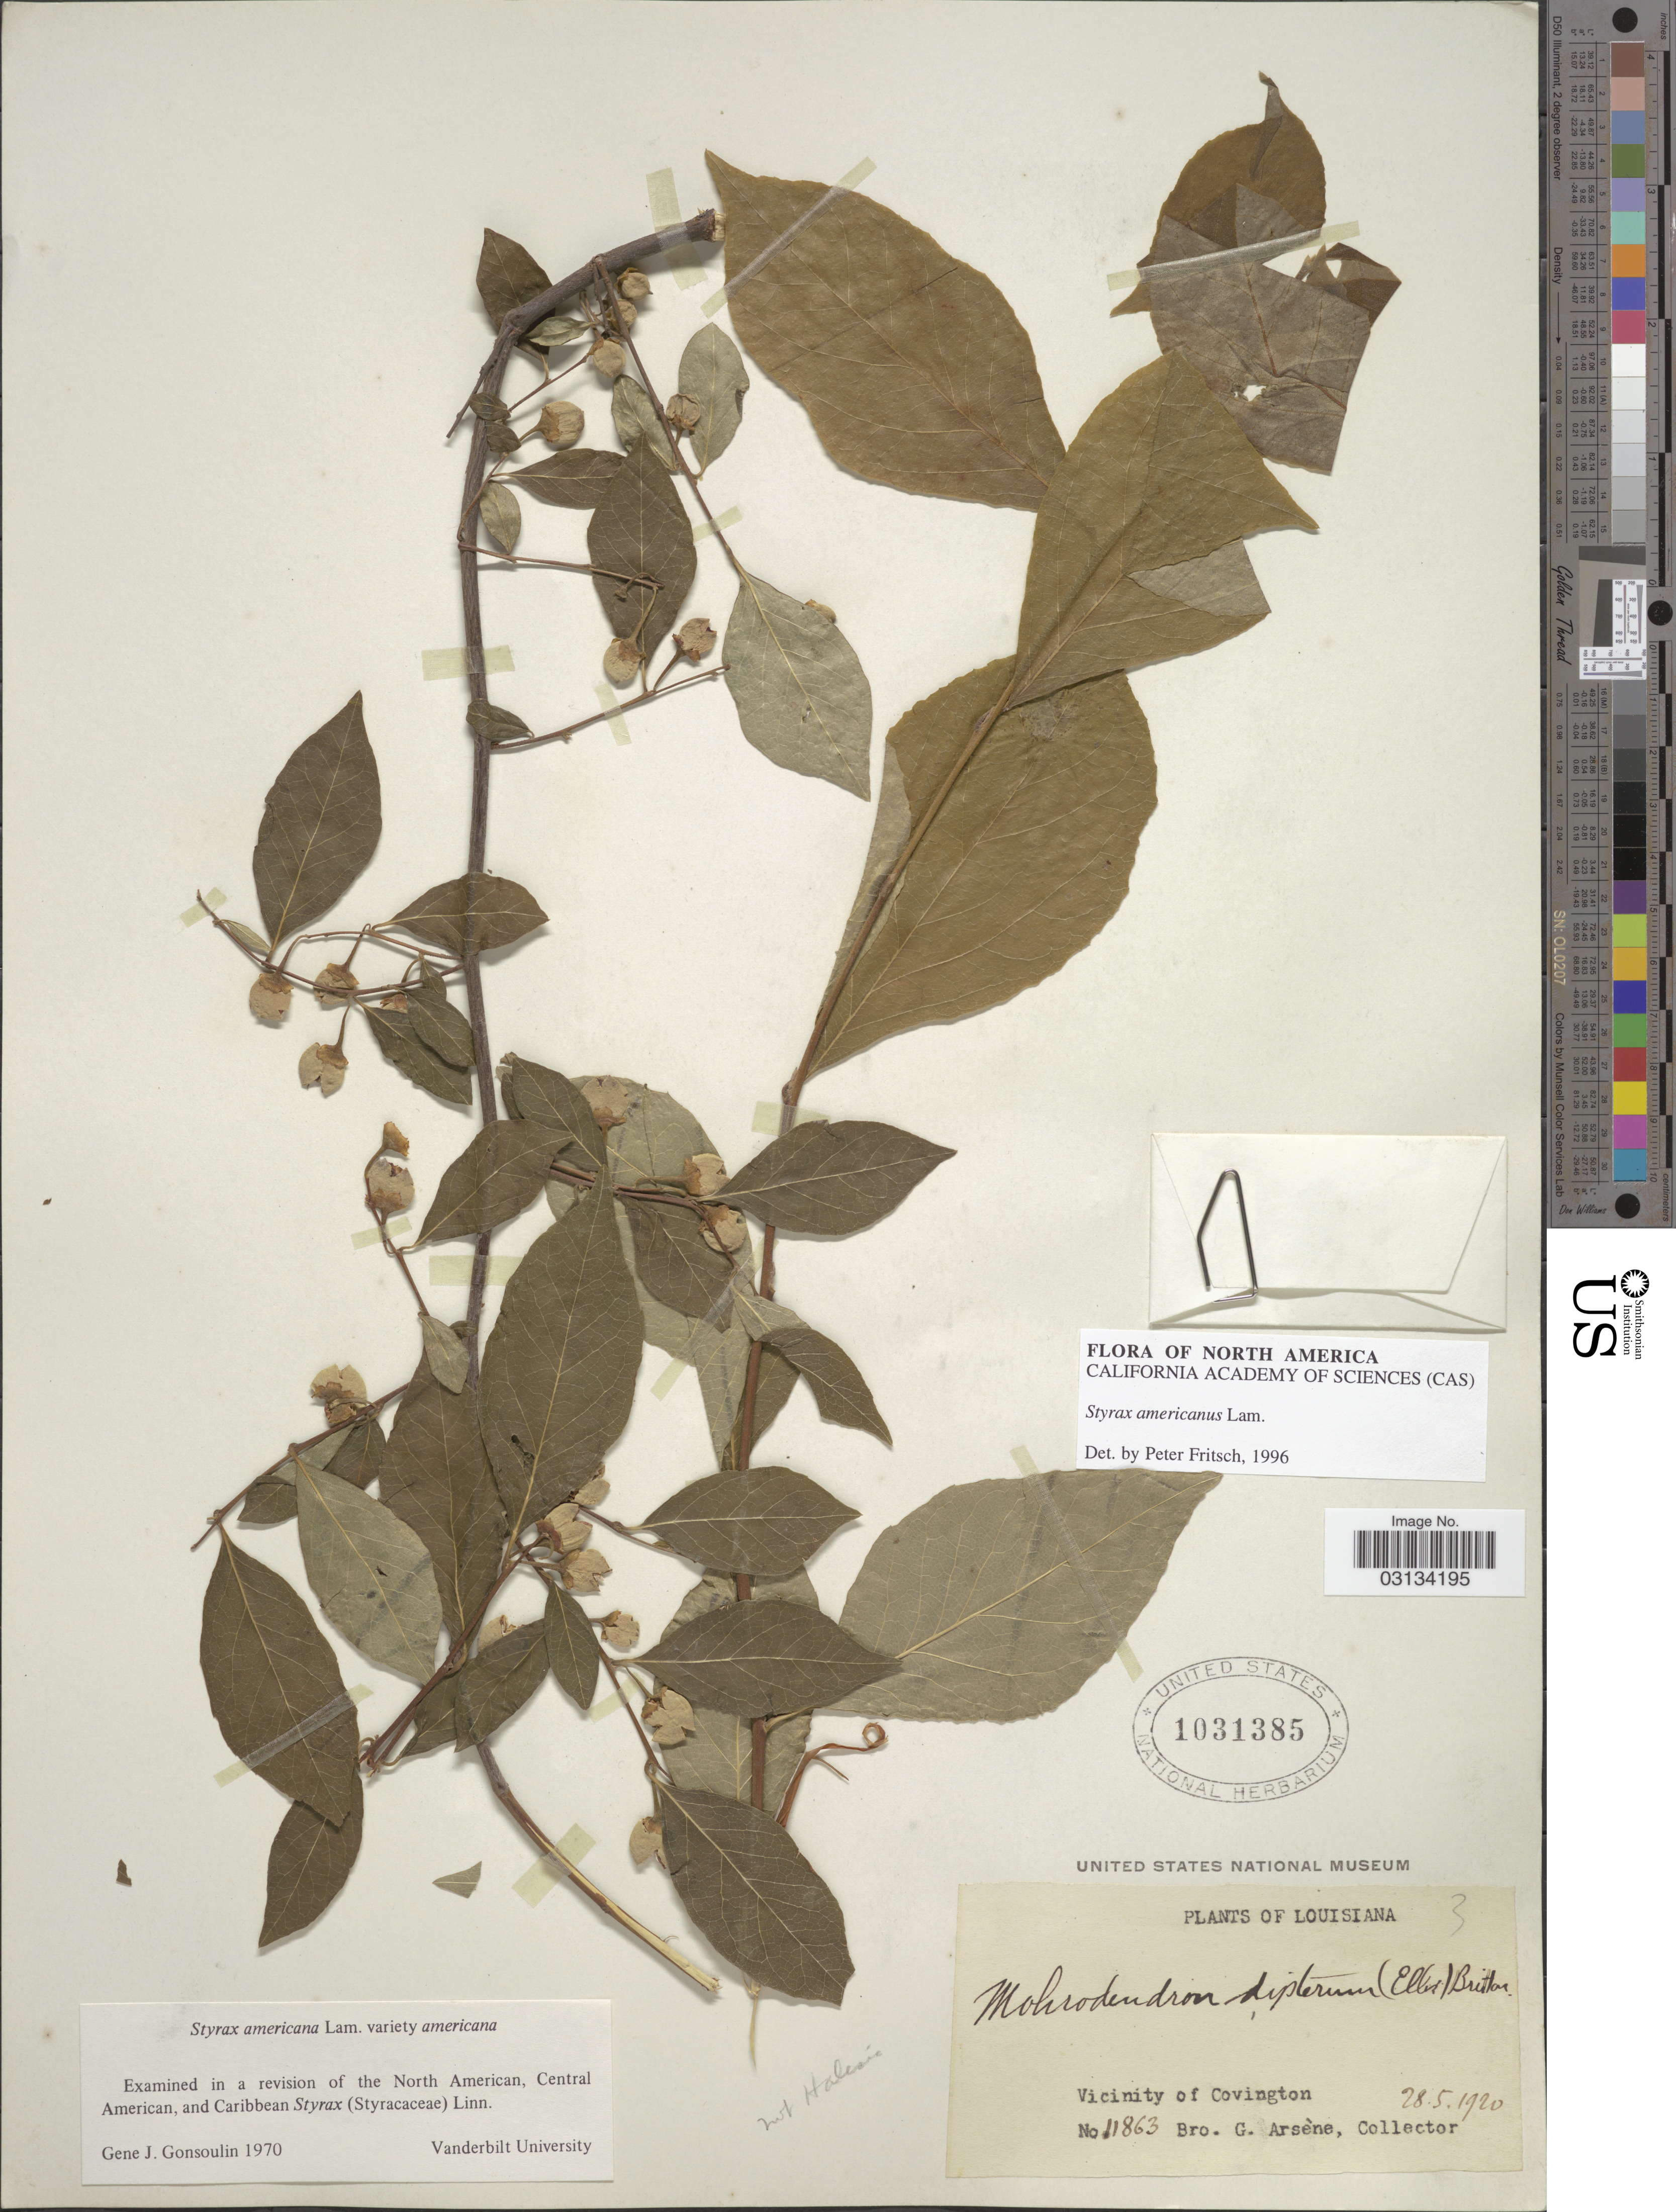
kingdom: Plantae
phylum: Tracheophyta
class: Magnoliopsida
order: Ericales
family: Styracaceae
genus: Styrax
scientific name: Styrax americanus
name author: Lam.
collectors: Bro. G. Arsène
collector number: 11863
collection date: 1920-05-28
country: United States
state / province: Louisiana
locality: Vicinity of Covington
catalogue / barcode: US 1031385